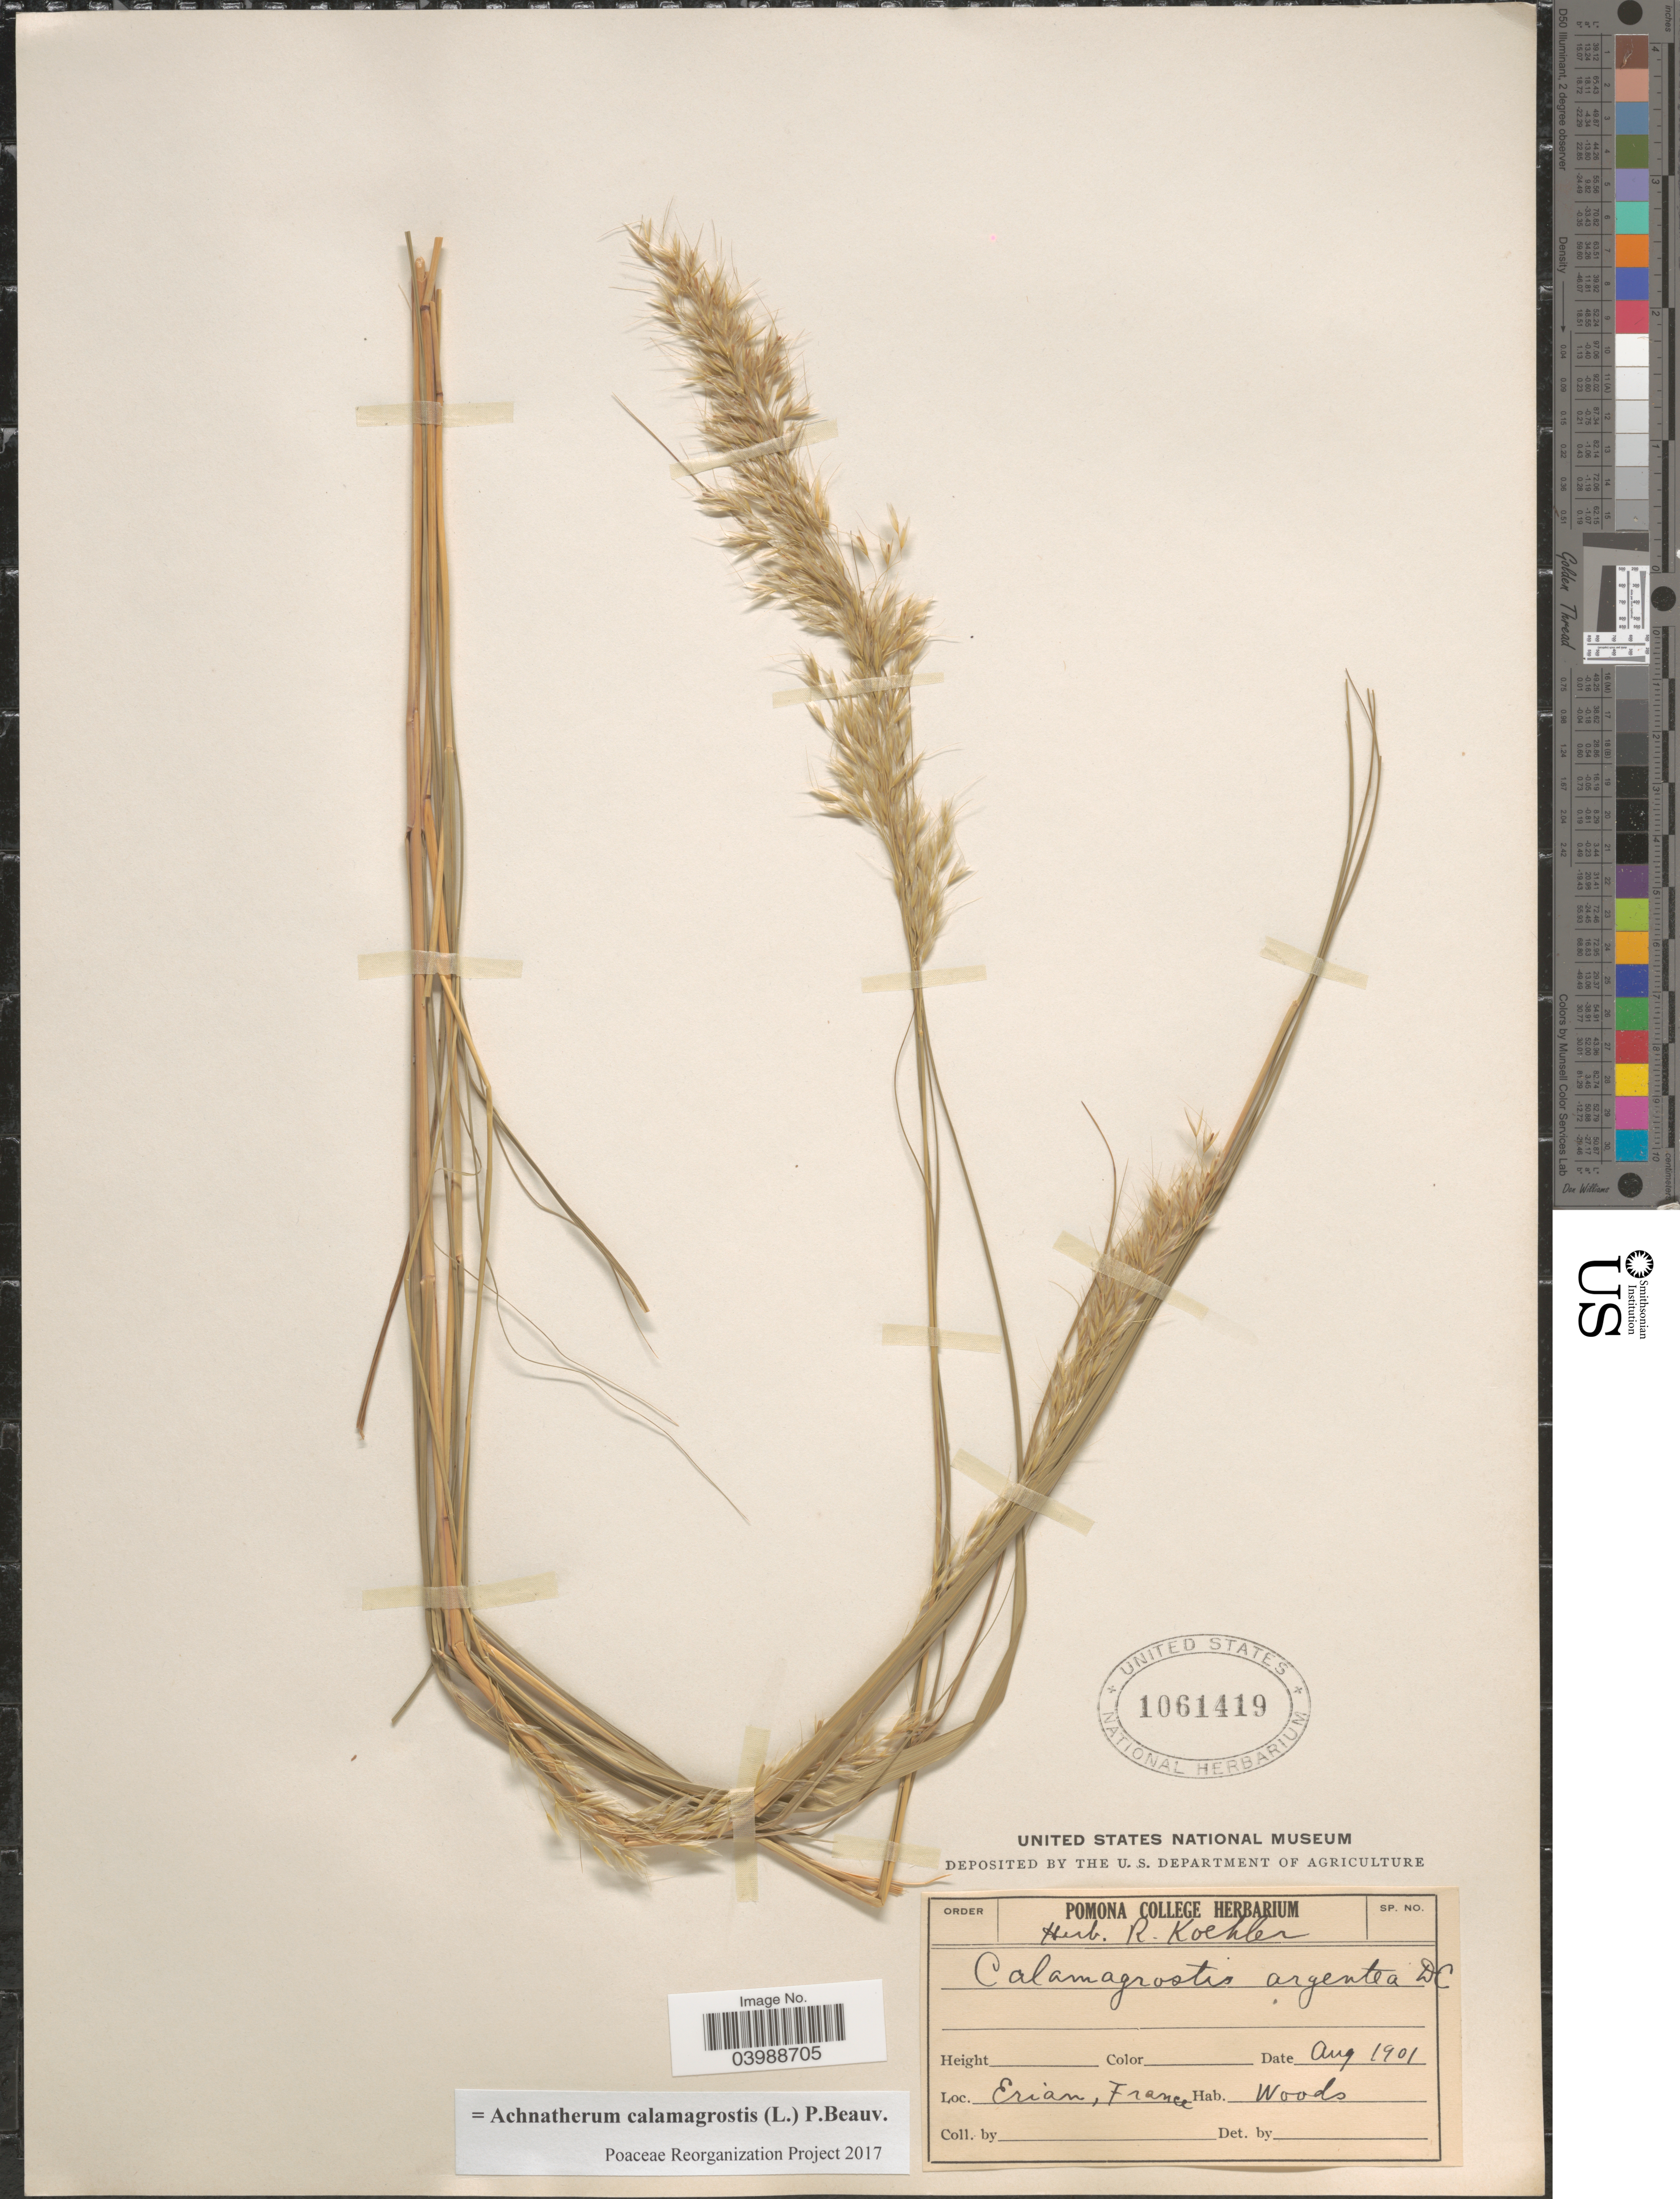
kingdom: Plantae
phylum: Tracheophyta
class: Liliopsida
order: Poales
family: Poaceae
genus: Achnatherum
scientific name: Achnatherum calamagrostis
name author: (L.) P. Beauv.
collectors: Ex herb. R. Koehler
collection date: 1901-08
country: France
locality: Erian.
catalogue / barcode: US 1061419